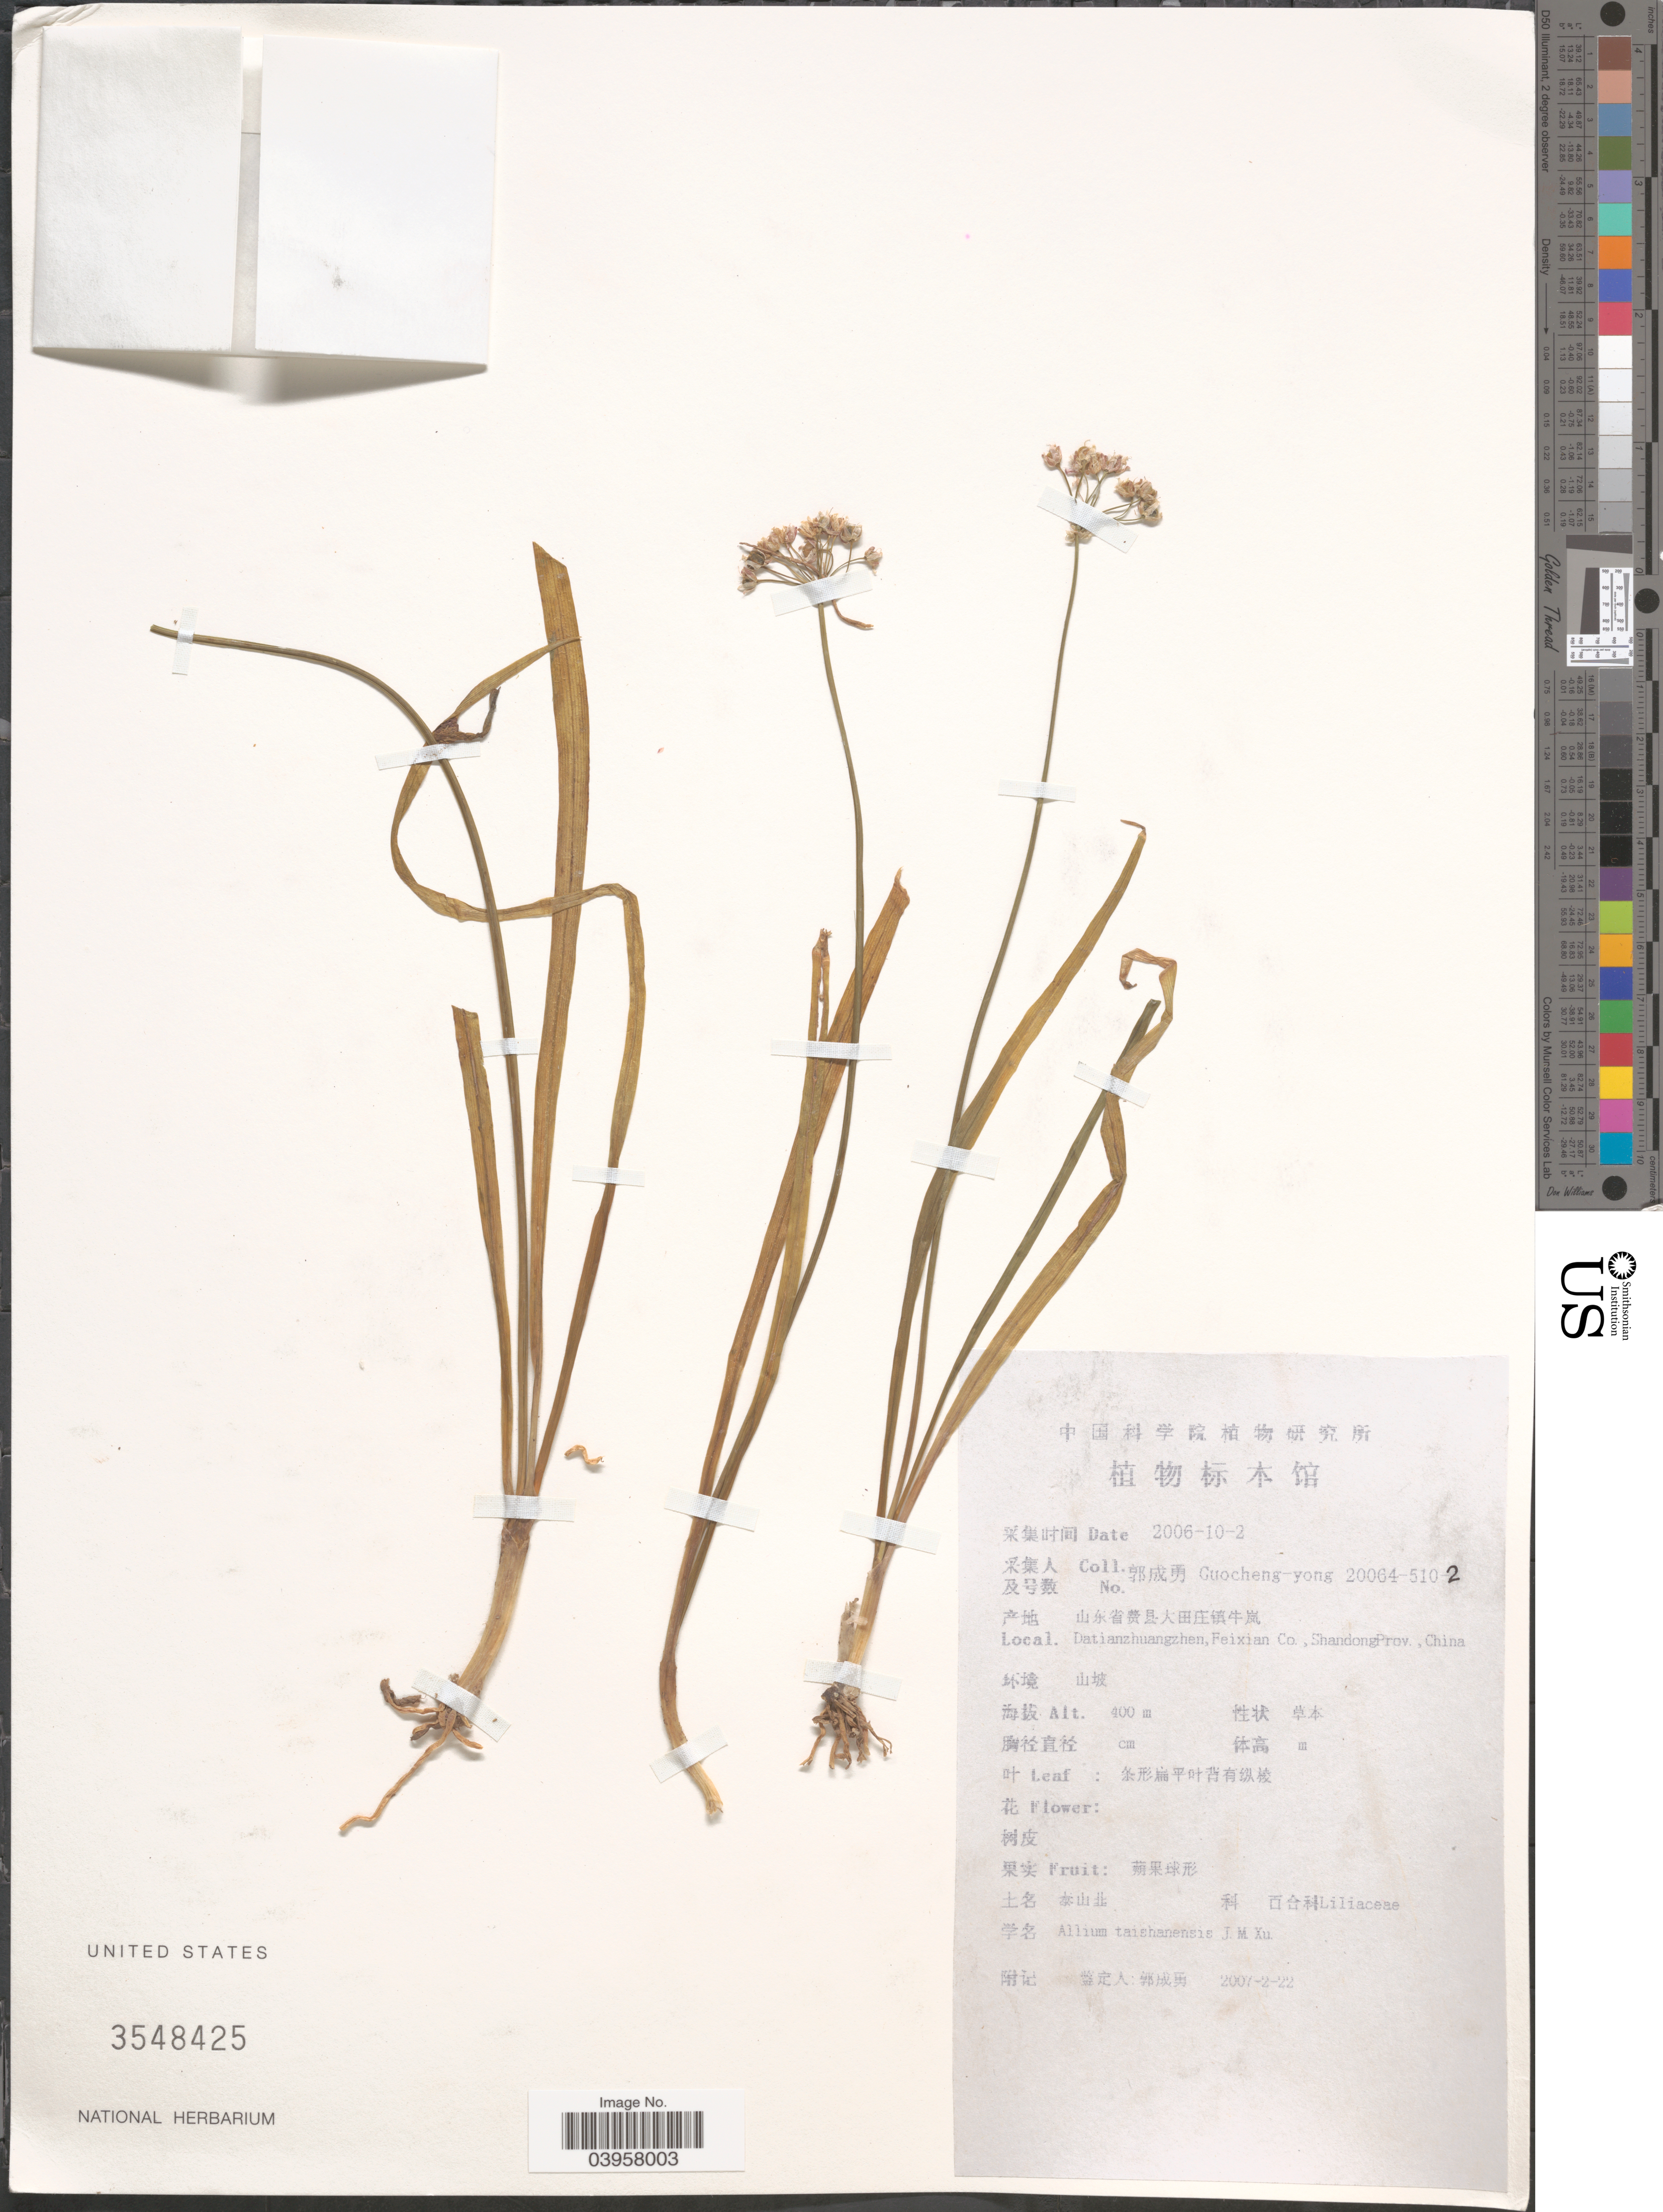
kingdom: Plantae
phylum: Tracheophyta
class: Liliopsida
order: Asparagales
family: Amaryllidaceae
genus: Allium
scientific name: Allium taishanense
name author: J.M. Xu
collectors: Guo cheng-yong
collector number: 20064-510-2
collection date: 2006-10-02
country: China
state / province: Shandong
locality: Datianzhuangzhen, Feixian Co.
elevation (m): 400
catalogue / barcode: US 3548425